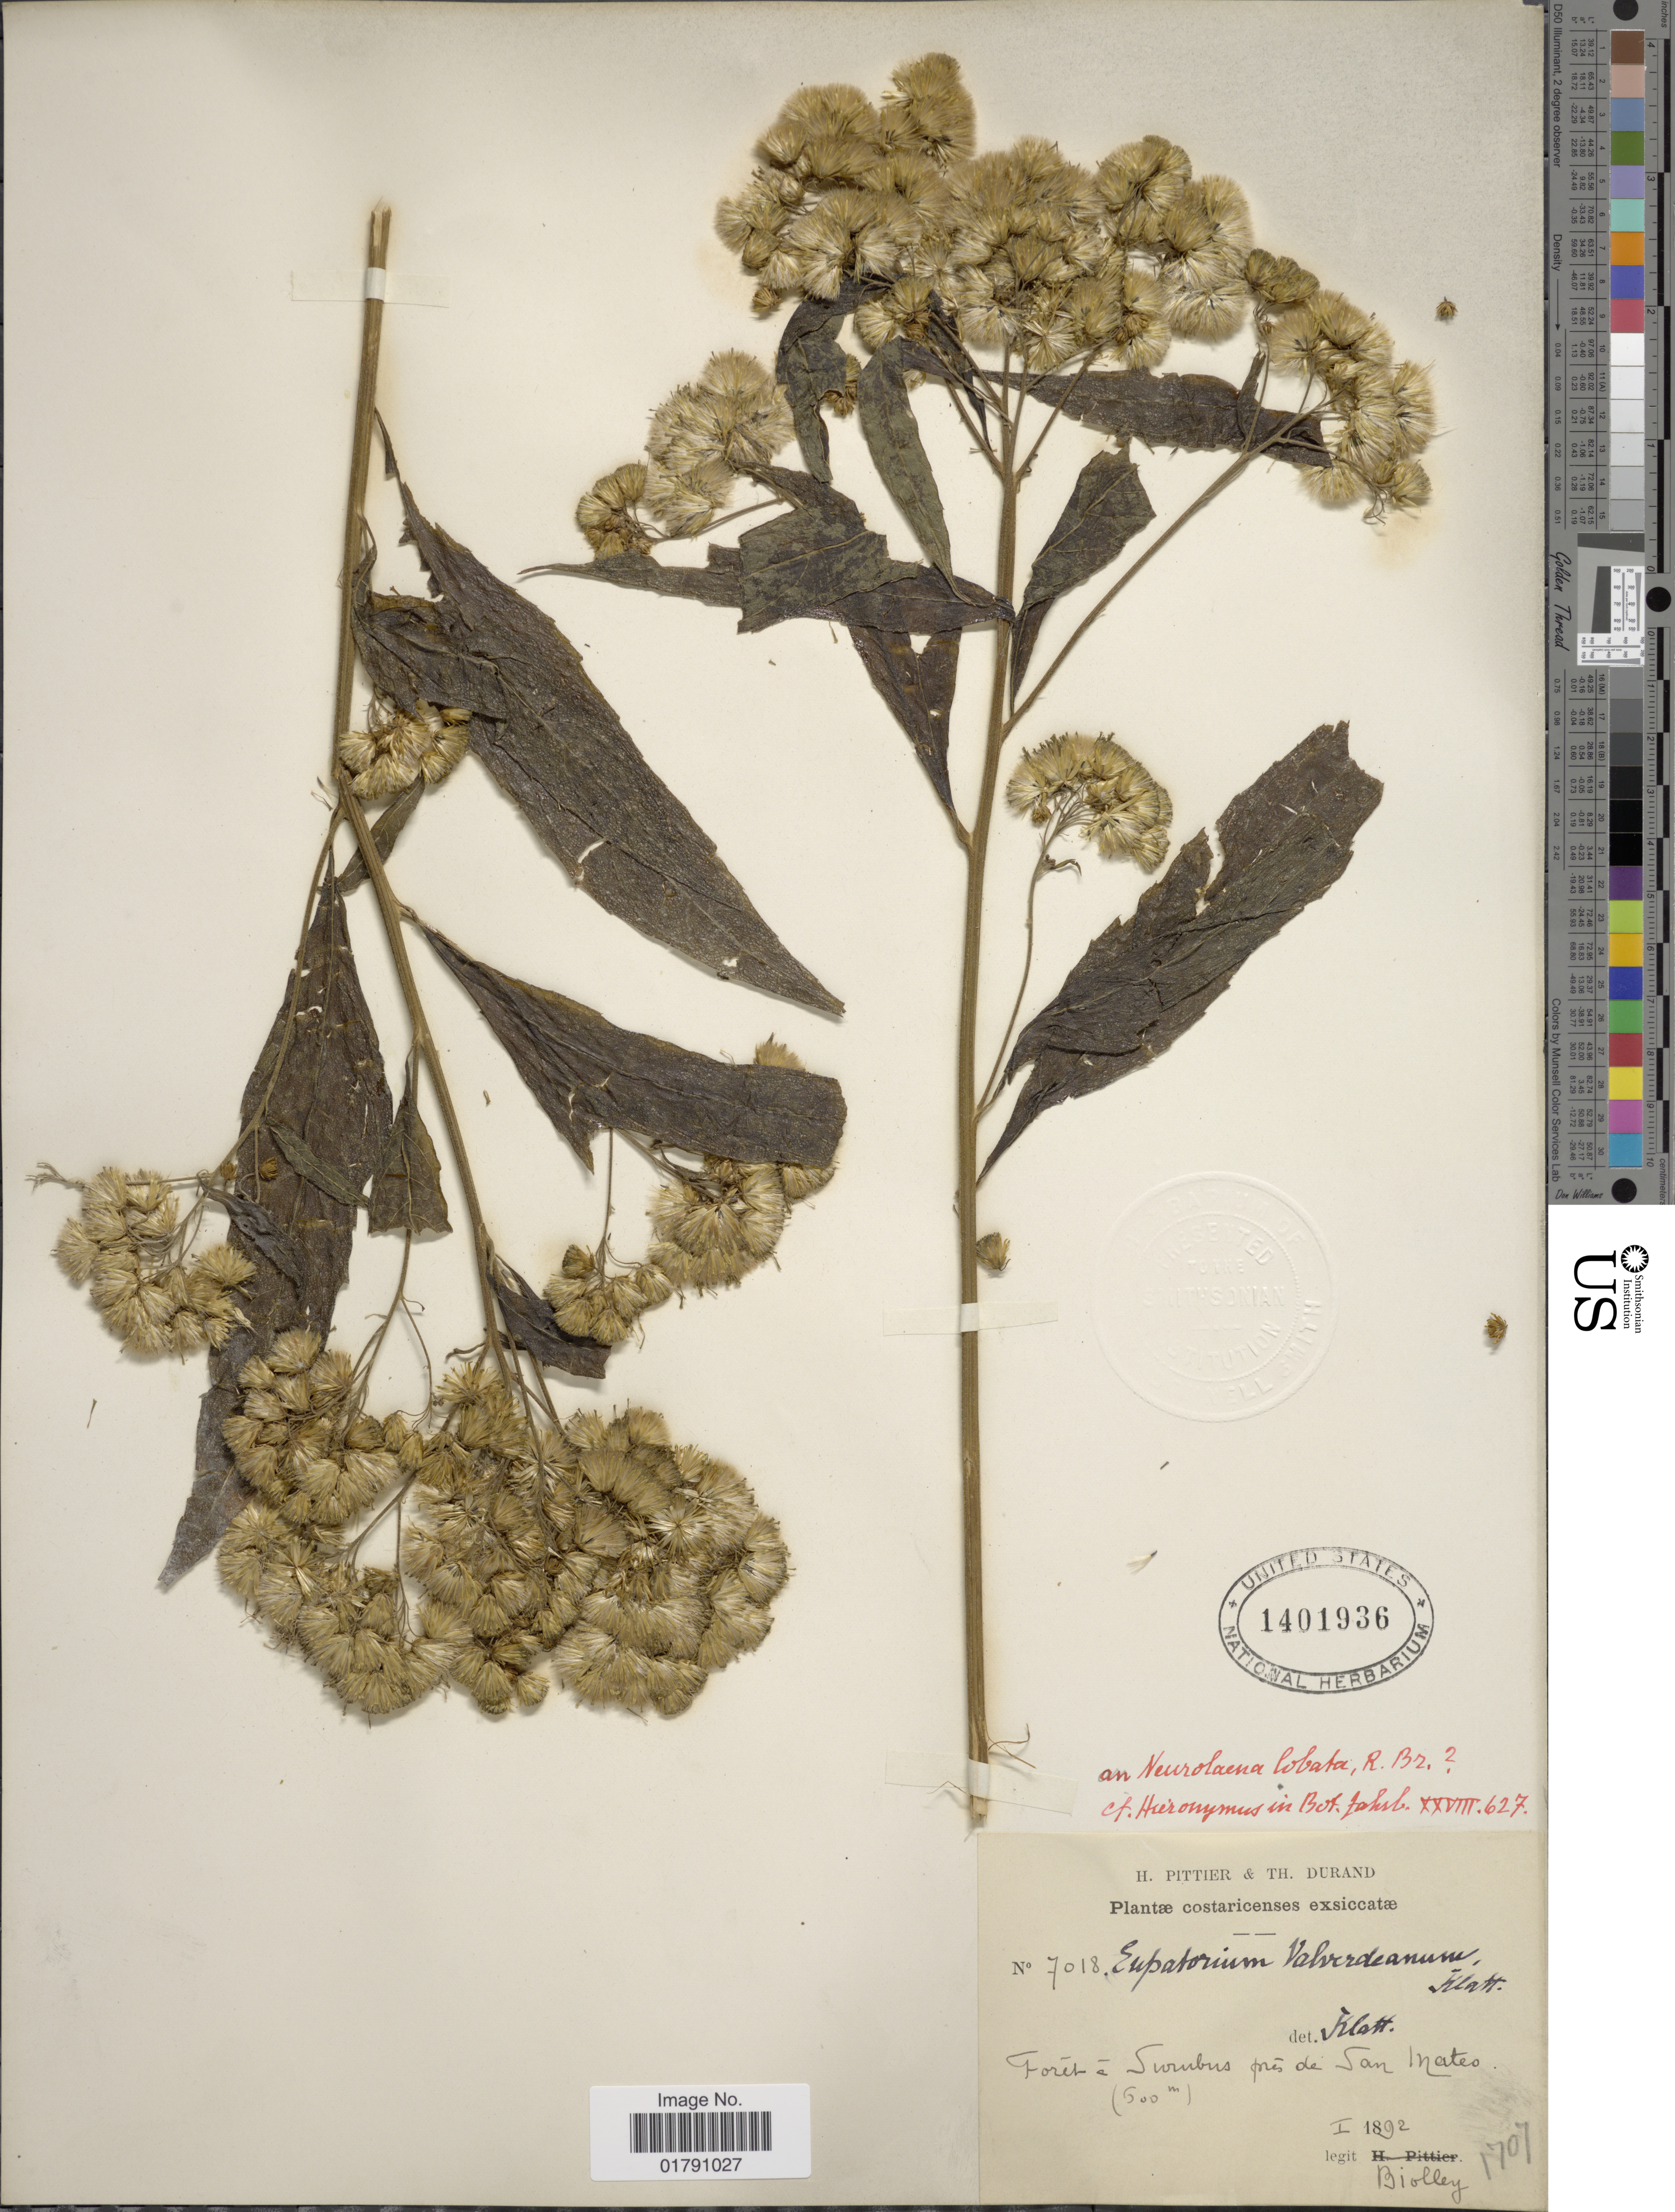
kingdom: Plantae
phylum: Tracheophyta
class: Magnoliopsida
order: Asterales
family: Asteraceae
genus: Neurolaena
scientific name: Neurolaena lobata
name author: (L.) R. Br. ex Cass.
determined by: Bueno, Vinicius Resende, (ICN), Universidade Federal do Rio Grande do Sul (BRAZIL)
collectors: Biolley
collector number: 7018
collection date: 1892-01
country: Costa Rica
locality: Foret a Surubus pres de San Mateo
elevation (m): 600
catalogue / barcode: US 1401936